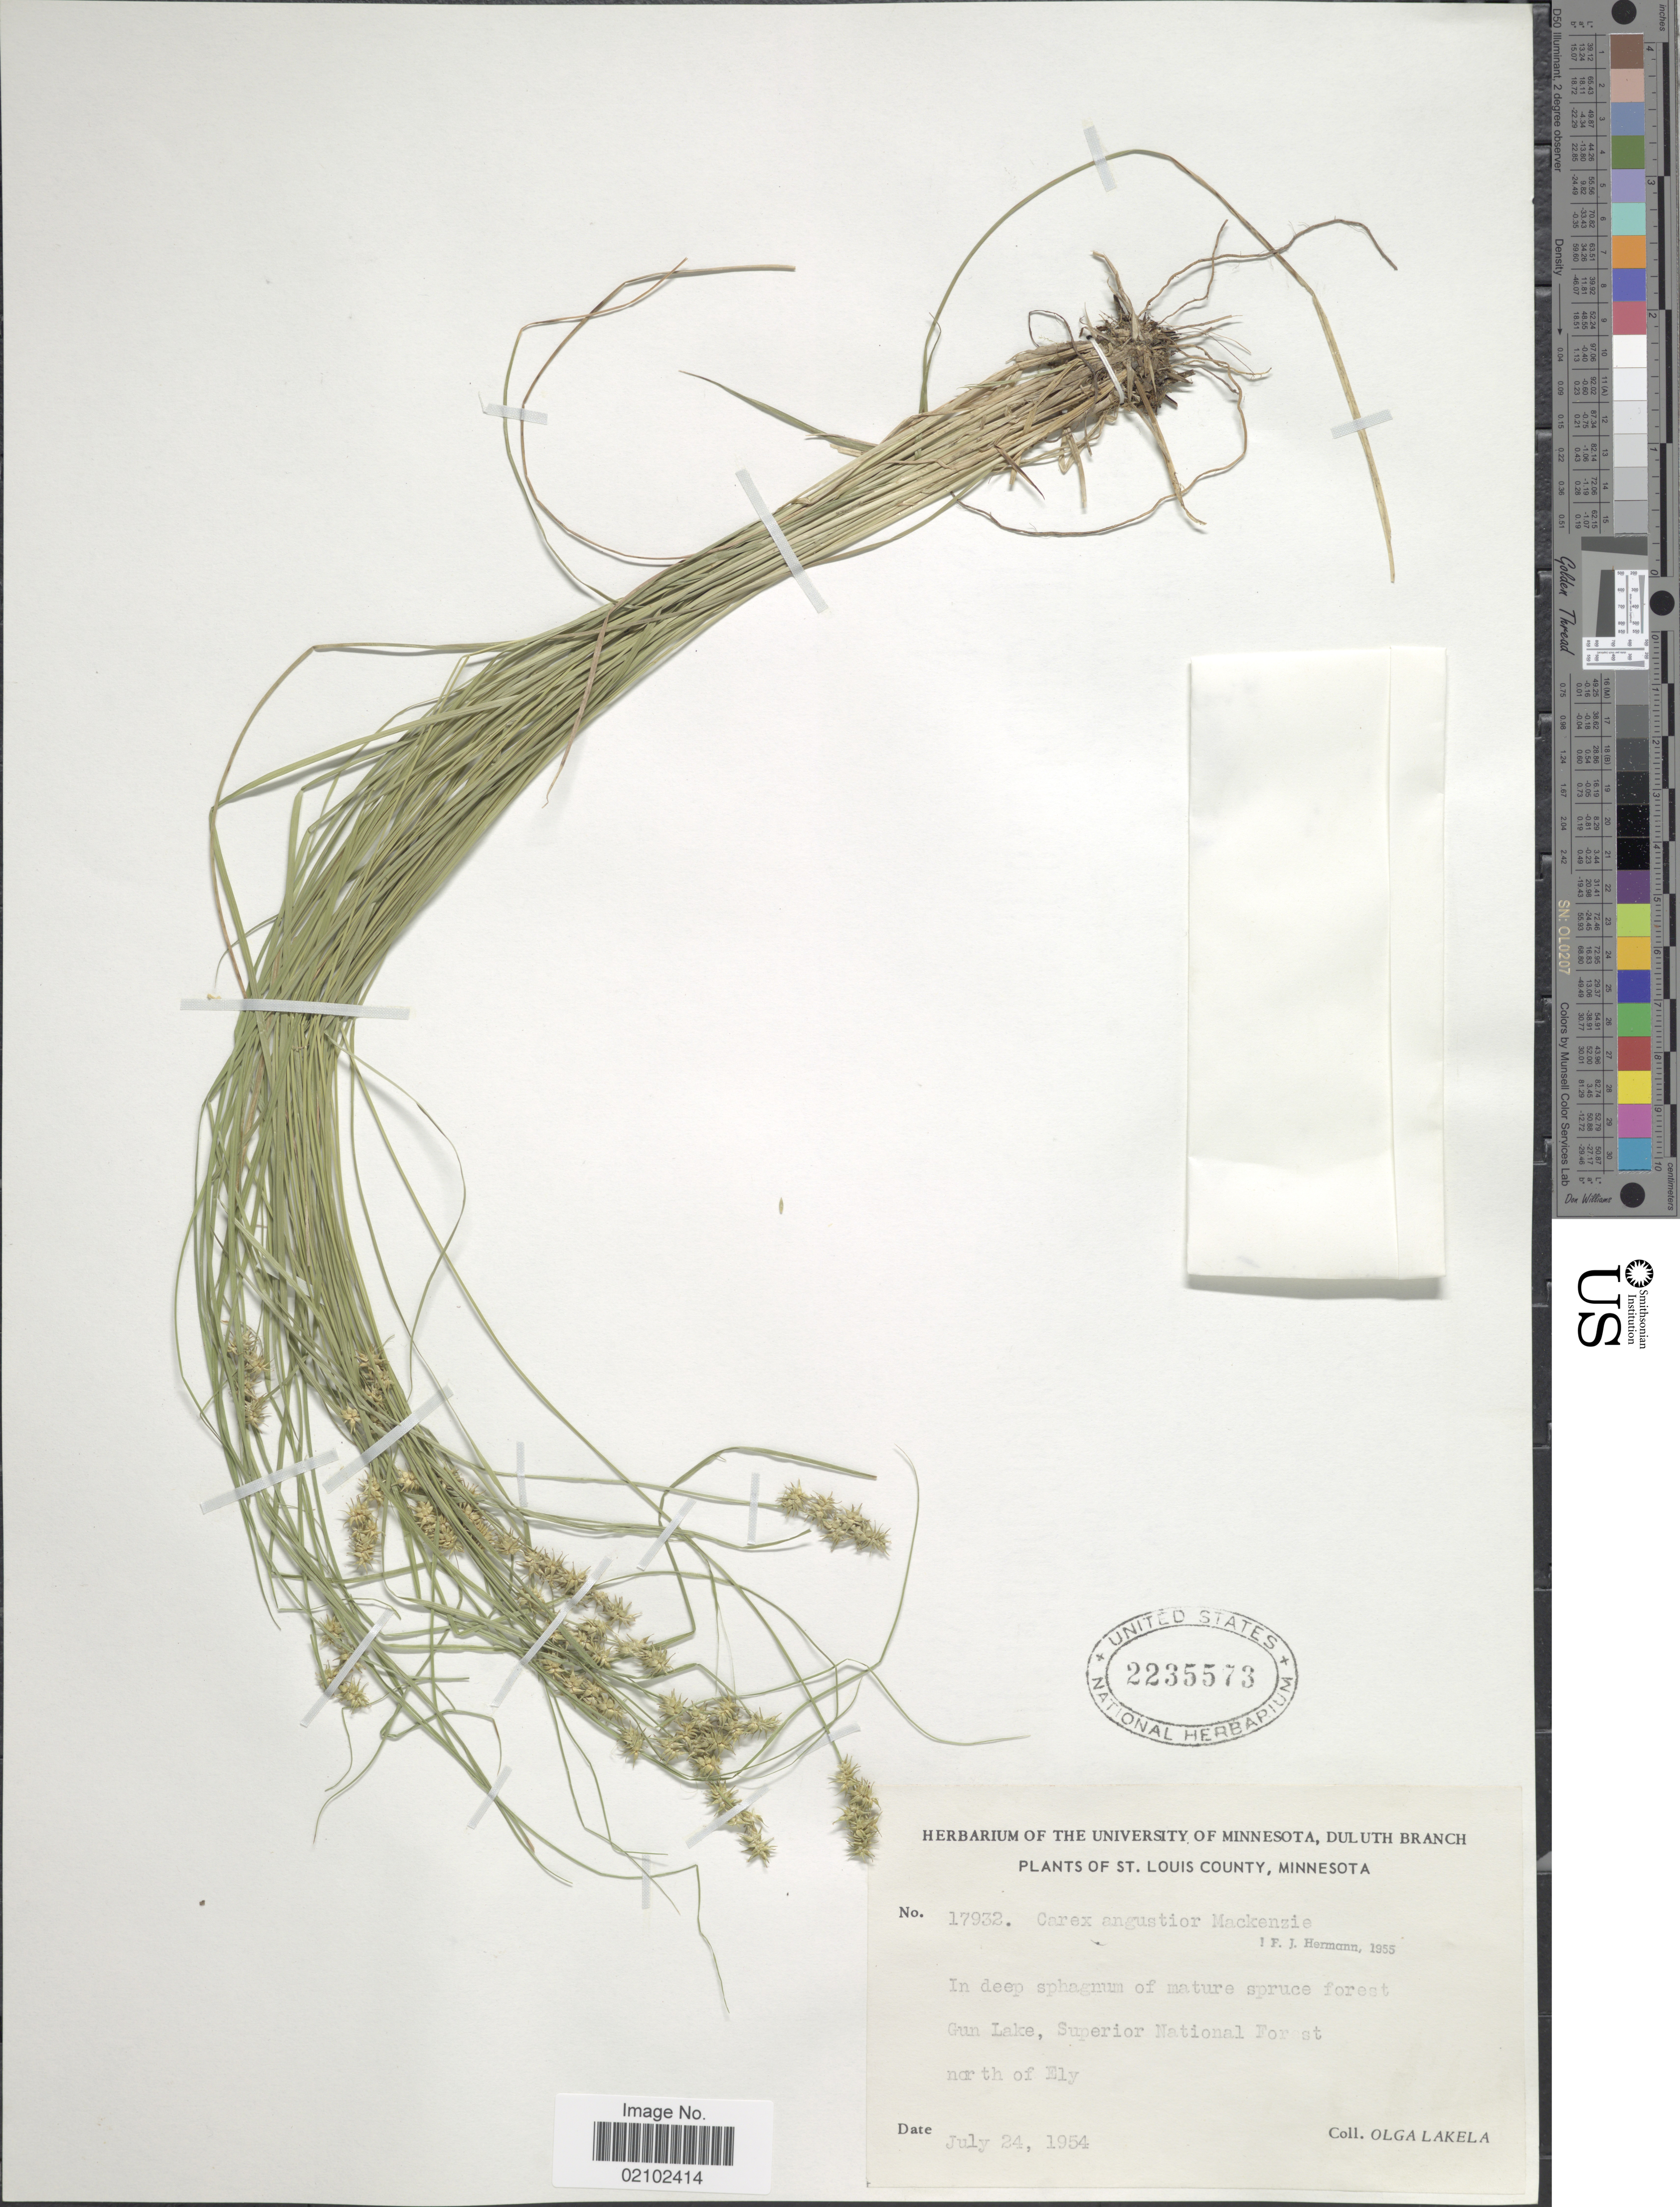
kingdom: Plantae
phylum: Tracheophyta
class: Liliopsida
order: Poales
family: Cyperaceae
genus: Carex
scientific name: Carex echinata subsp. echinata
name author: Murray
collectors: O. K. Lakela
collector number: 17932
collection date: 1954-07-24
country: United States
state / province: Minnesota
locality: St. Louis County, Gun Lake, Superior National Forest, north of Ely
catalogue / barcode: US 2235573